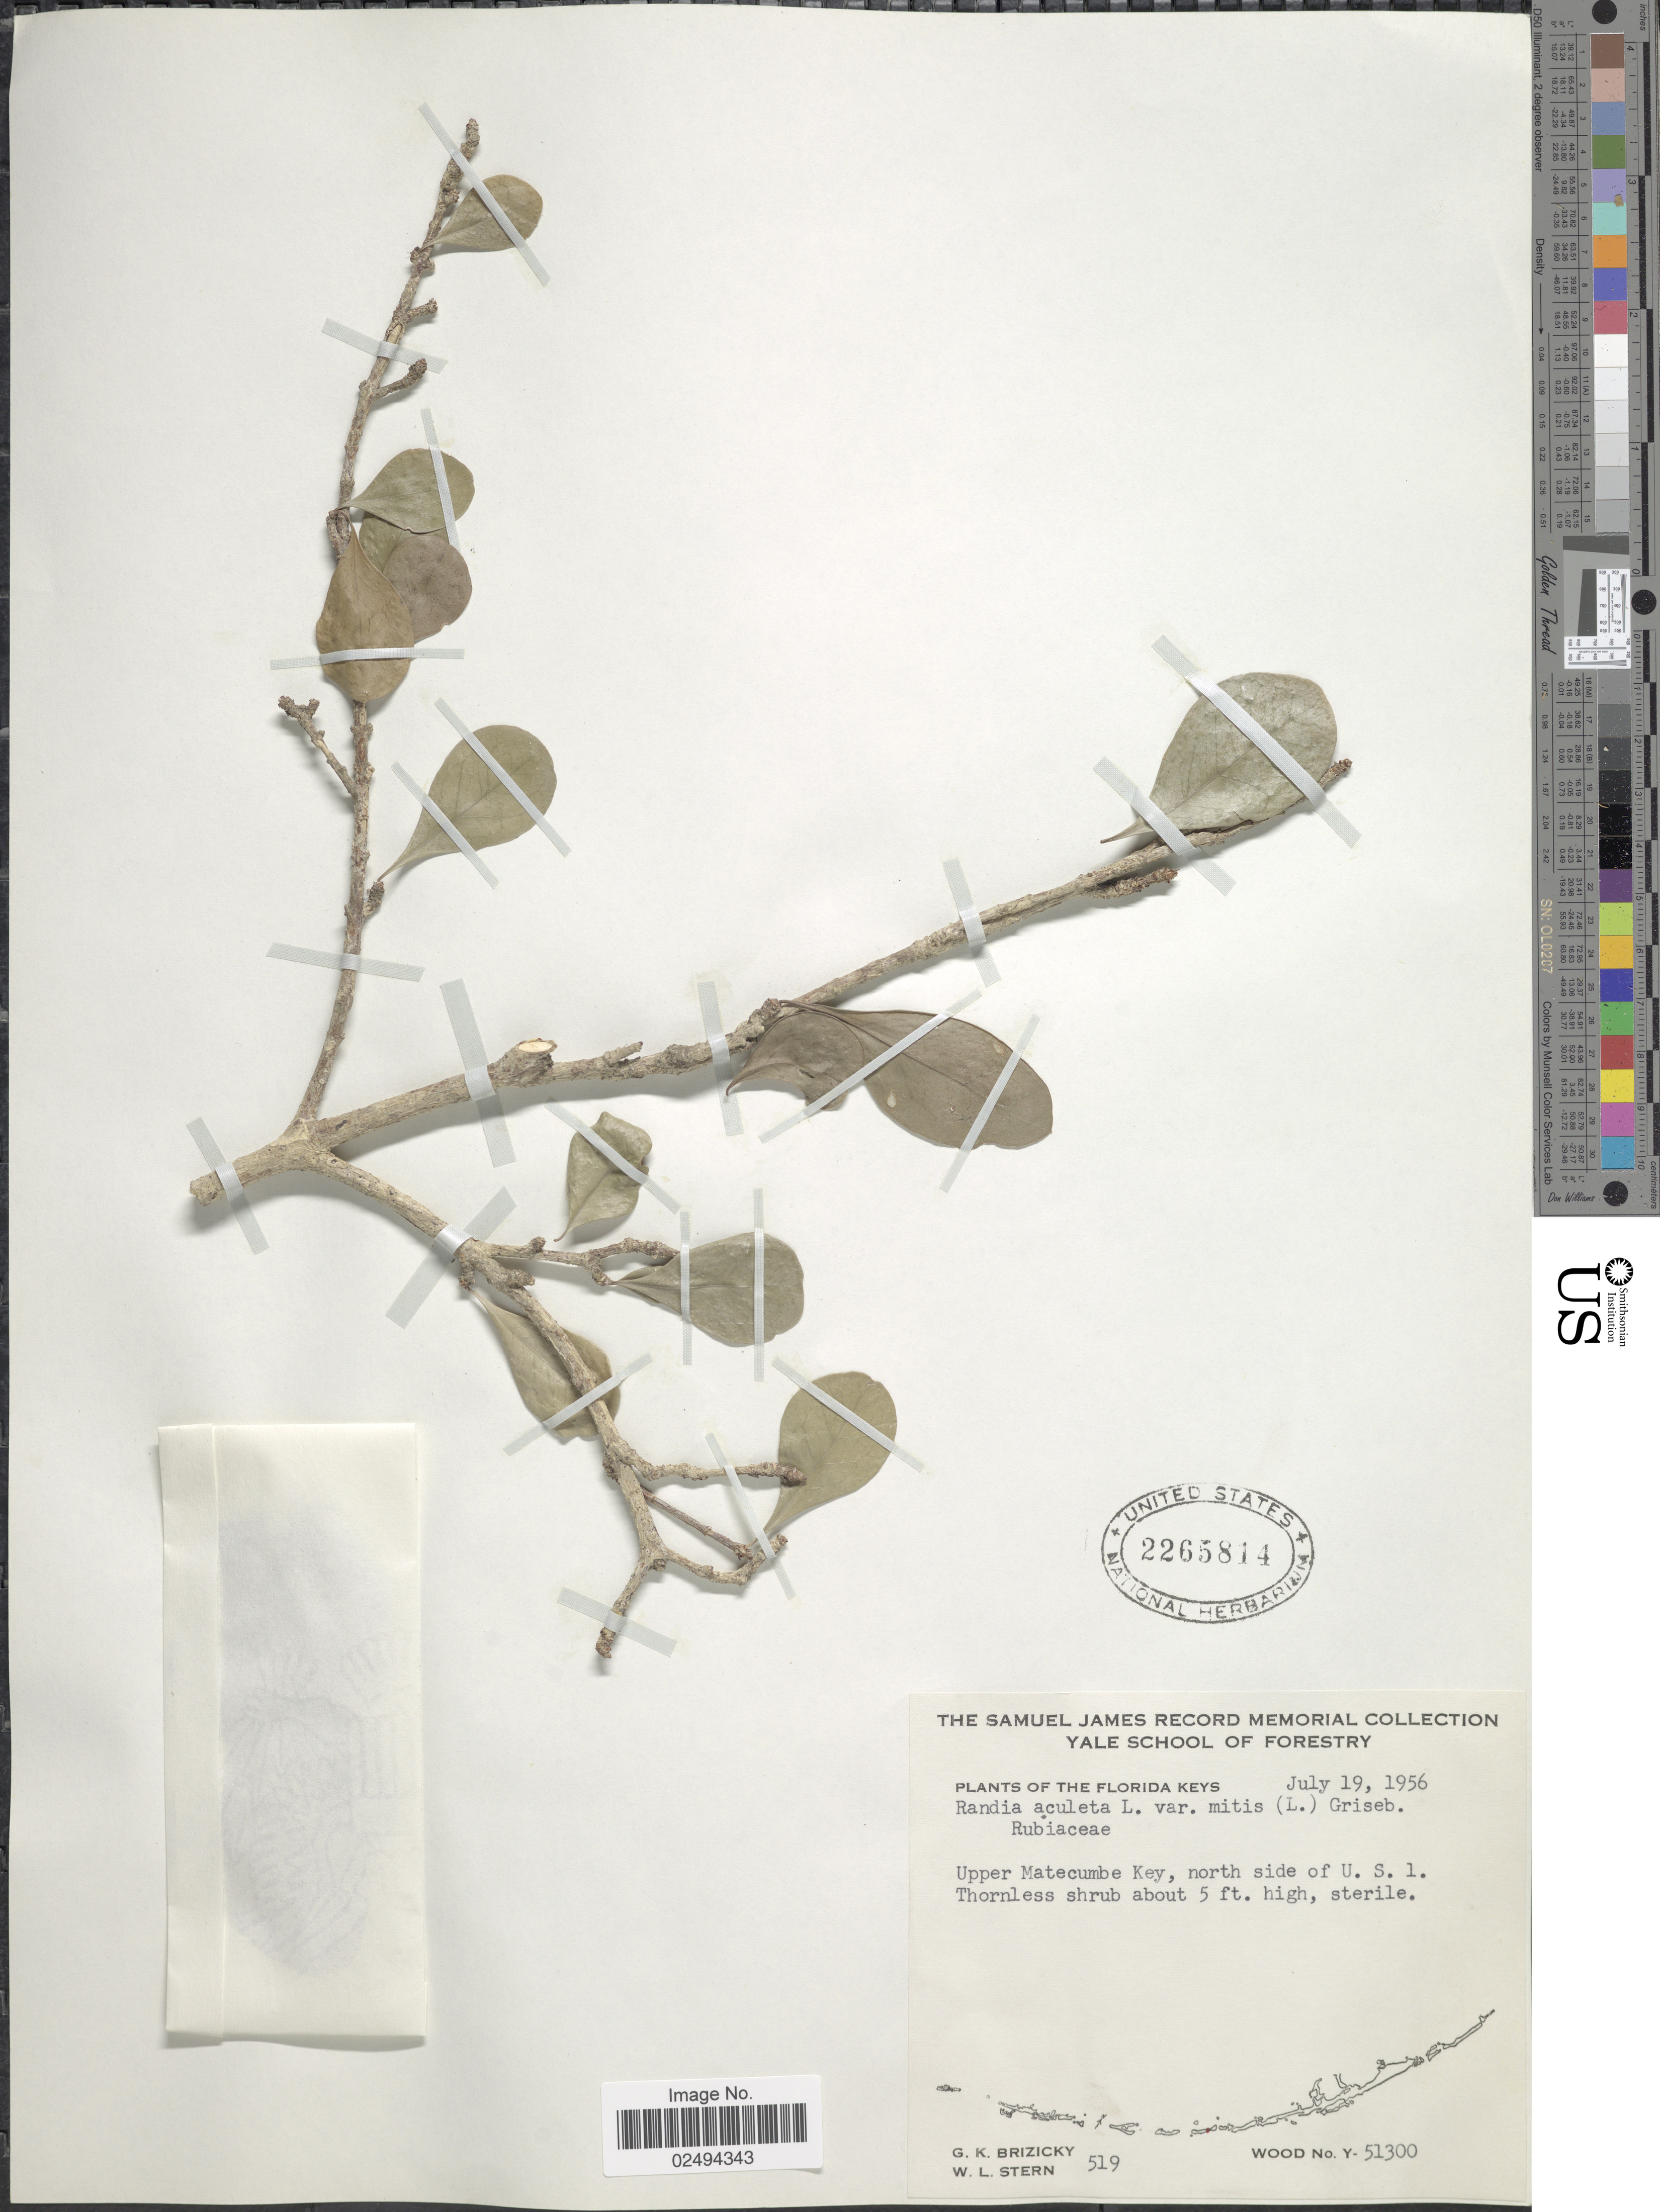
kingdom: Plantae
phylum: Tracheophyta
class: Magnoliopsida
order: Gentianales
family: Rubiaceae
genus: Randia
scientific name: Randia aculeata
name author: L.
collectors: G. K. Brizicky & W. L. Stern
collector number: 519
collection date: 1956-07-19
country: United States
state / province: Florida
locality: The Florida Keys, Upper Matecumbe Key, north side of U.S. 1. Thornless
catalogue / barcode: US 2265814